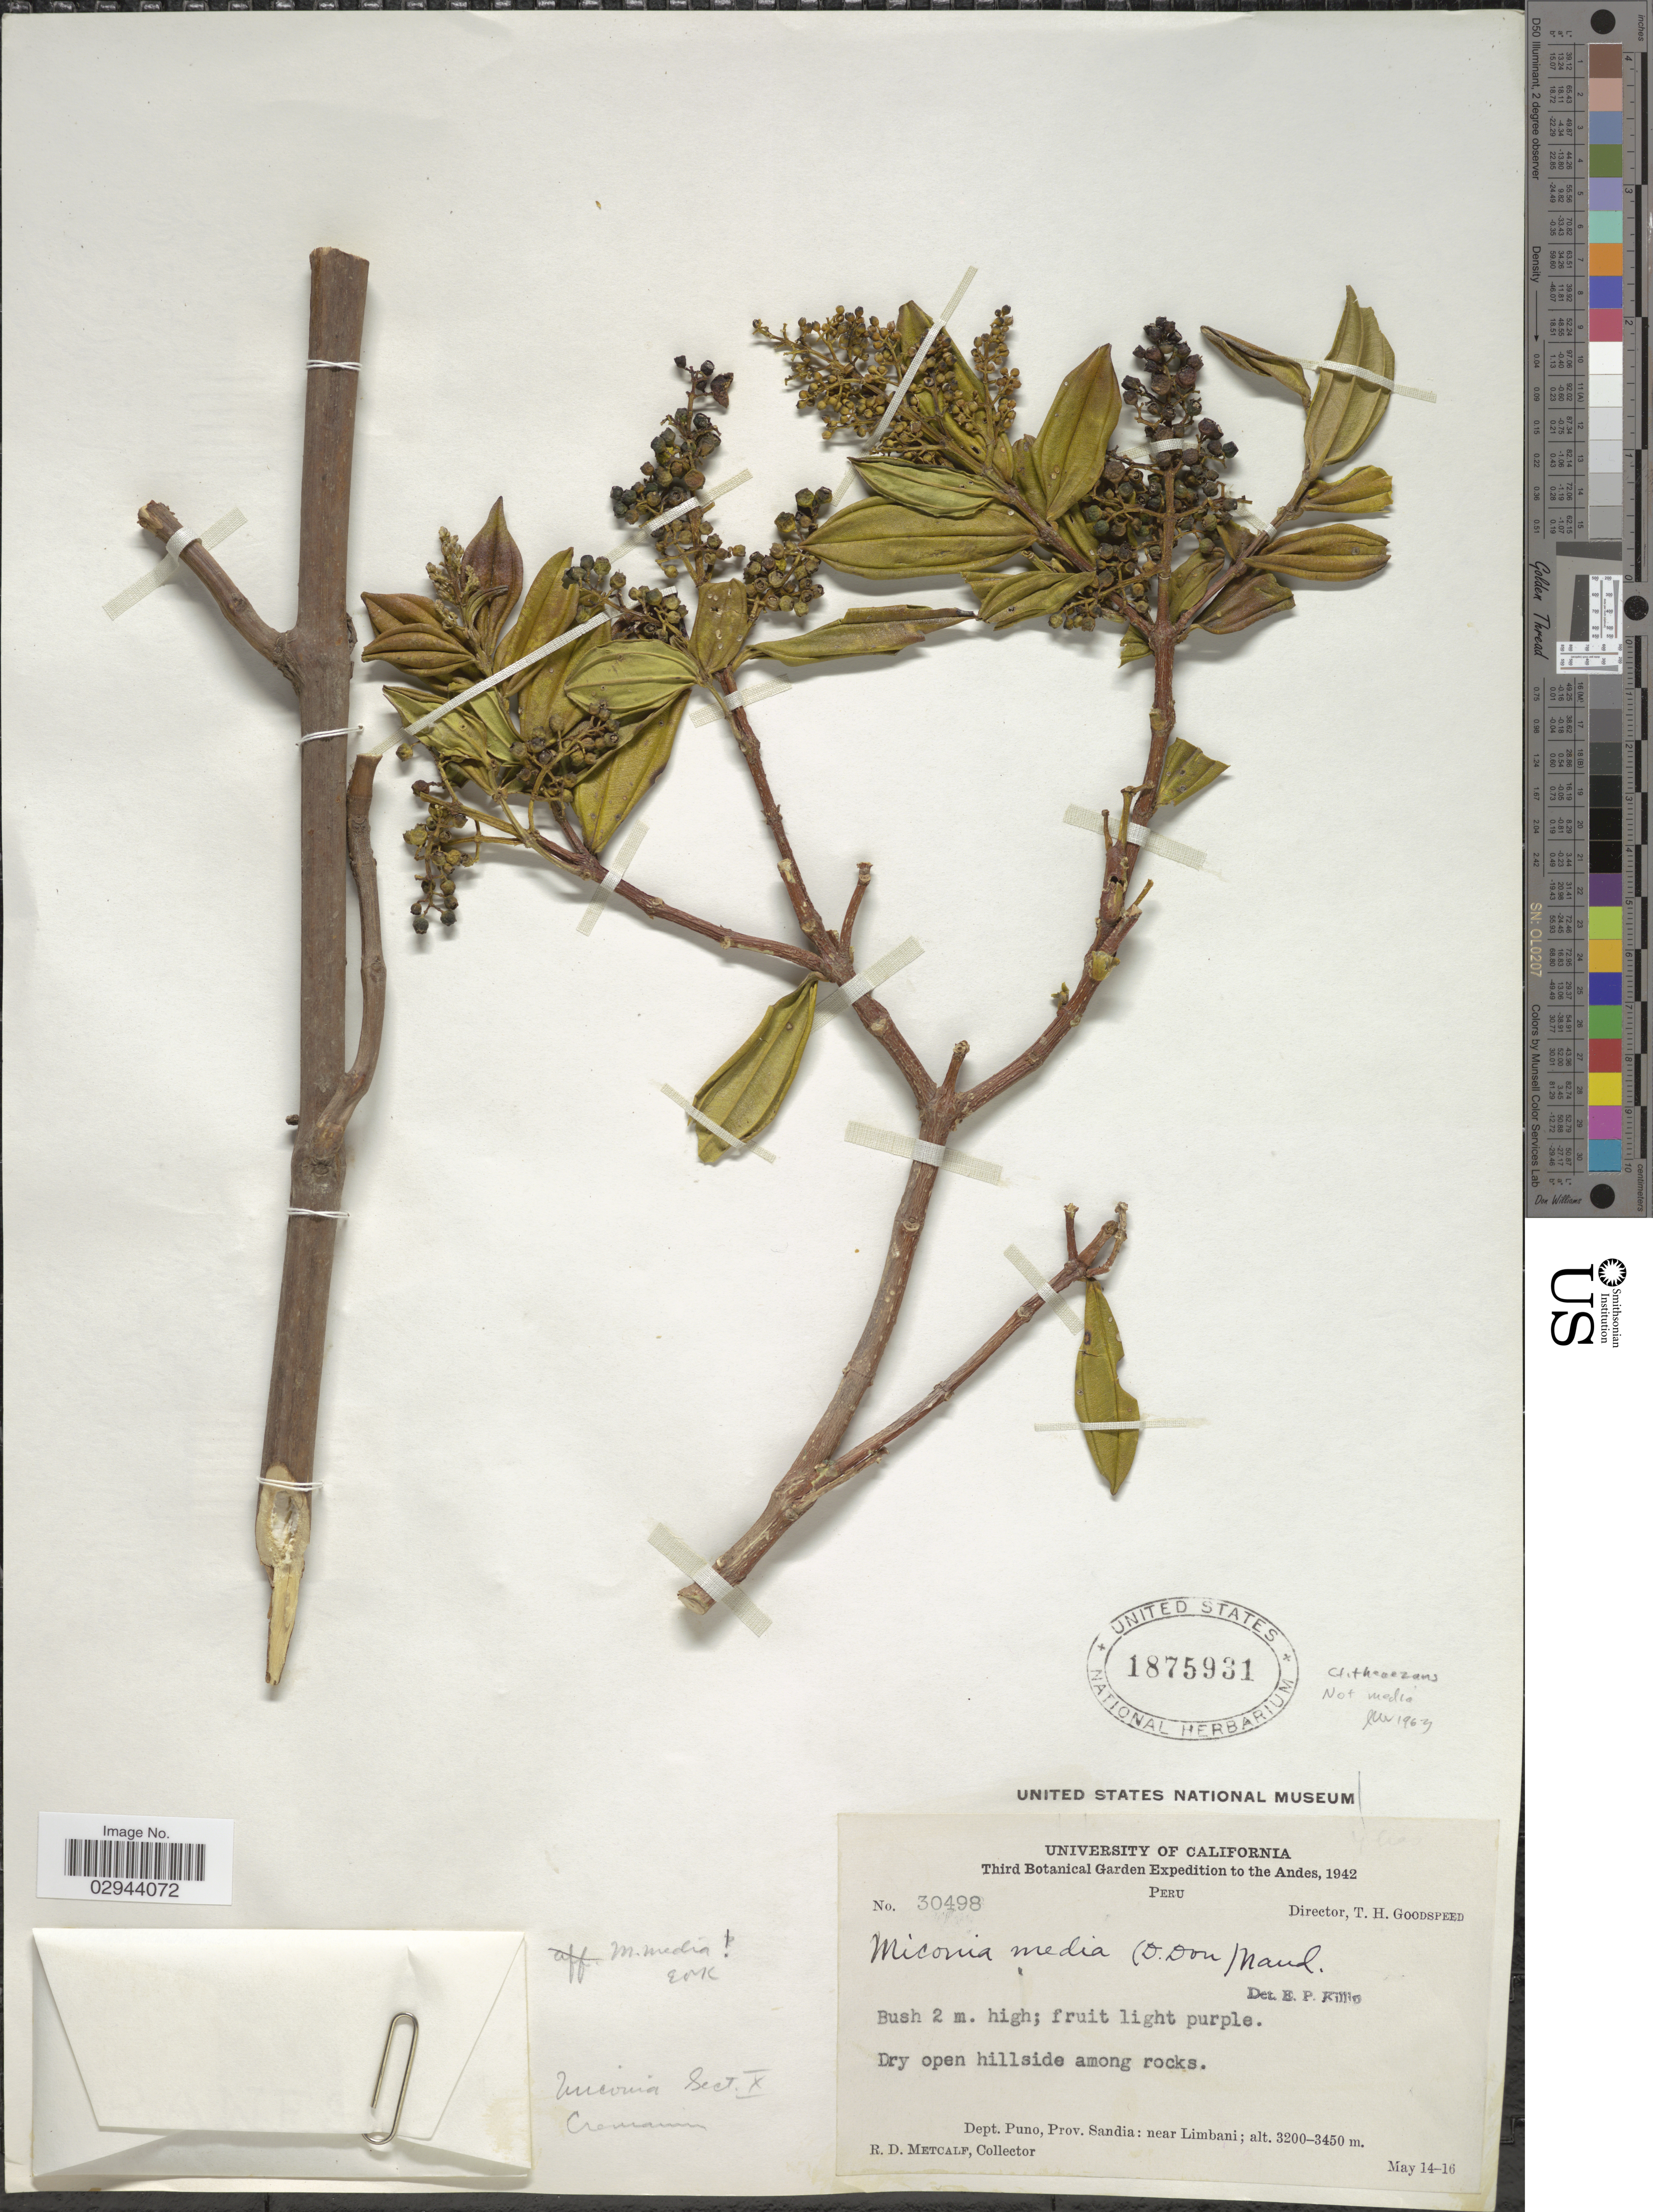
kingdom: Plantae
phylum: Tracheophyta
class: Magnoliopsida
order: Myrtales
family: Melastomataceae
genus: Miconia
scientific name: Miconia theizans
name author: (Bonpl.) Cogn.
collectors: R. D. Metcalf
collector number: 30498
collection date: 1942-05-14/1942-05-16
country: Peru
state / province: Puno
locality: Andes, Dept. Puno, Prov. Sandia, near Limbani.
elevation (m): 3200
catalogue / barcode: US 1875931